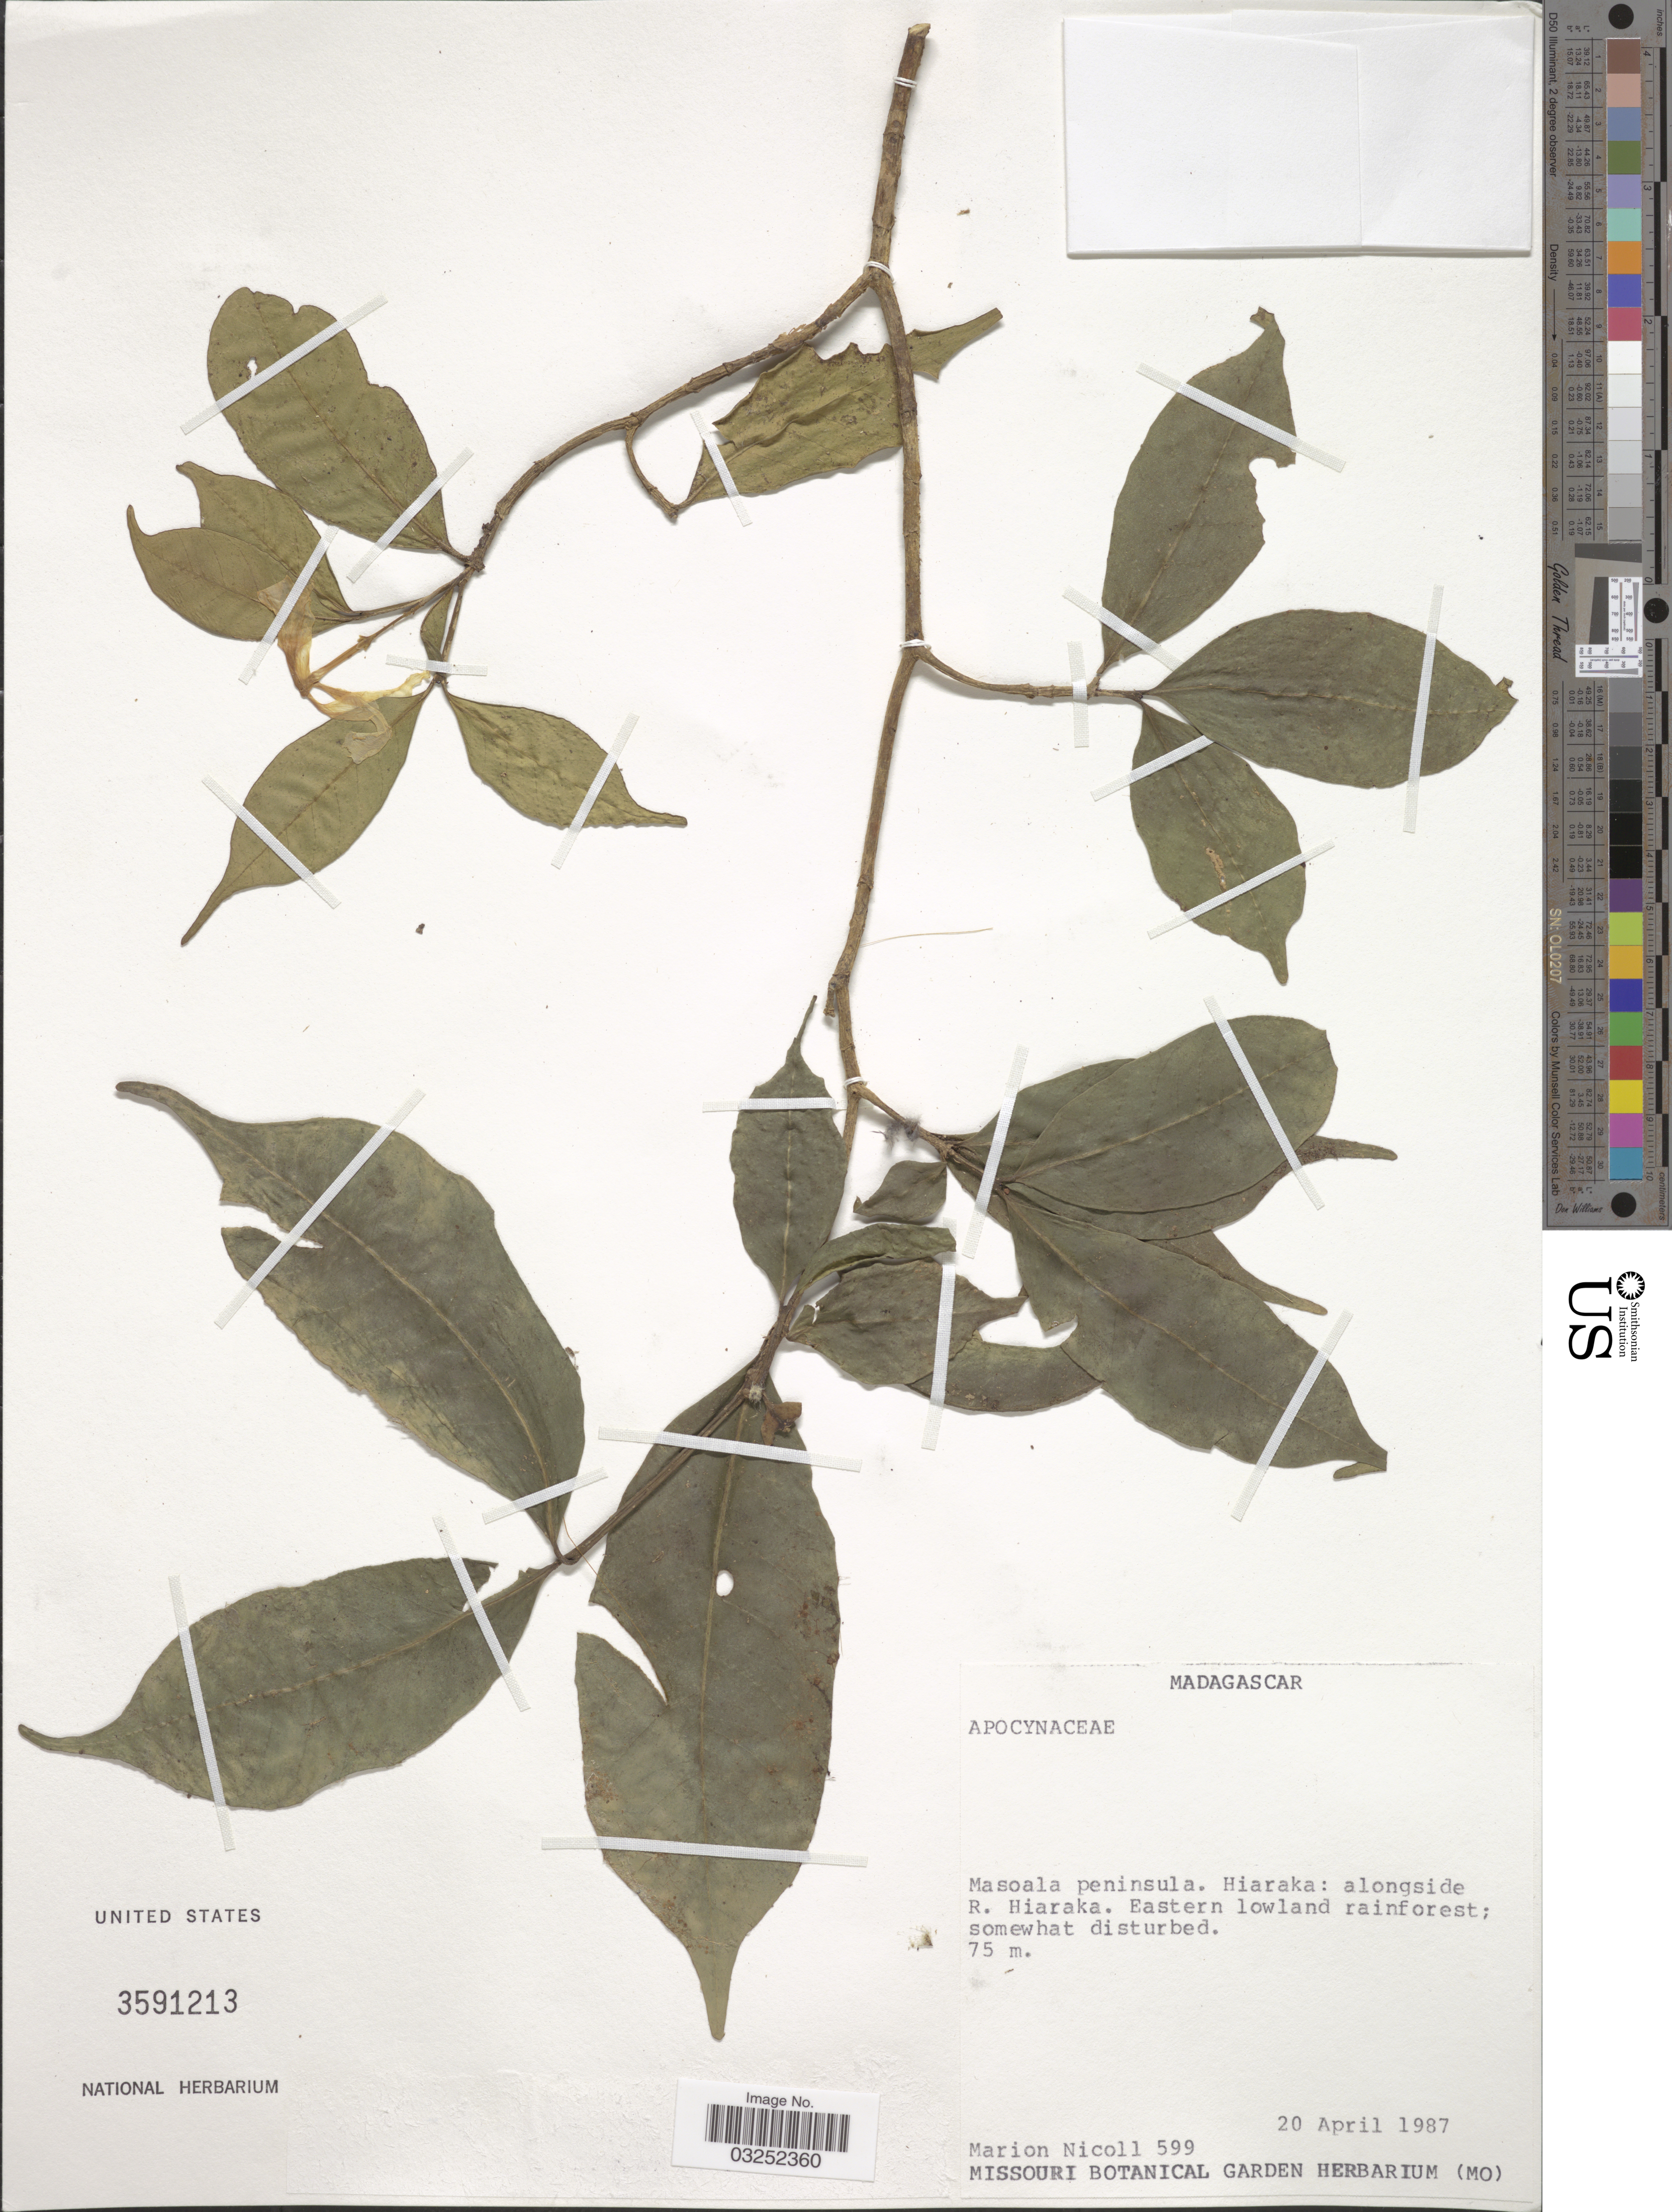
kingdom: Plantae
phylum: Tracheophyta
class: Magnoliopsida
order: Gentianales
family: Apocynaceae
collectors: M. F. Nicoll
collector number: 599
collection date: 1987-04-20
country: Madagascar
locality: Masoala peninsula. Hiaraka: alongside R. Hiaraka. Eastern lowland rainforest.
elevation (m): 75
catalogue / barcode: US 3591213